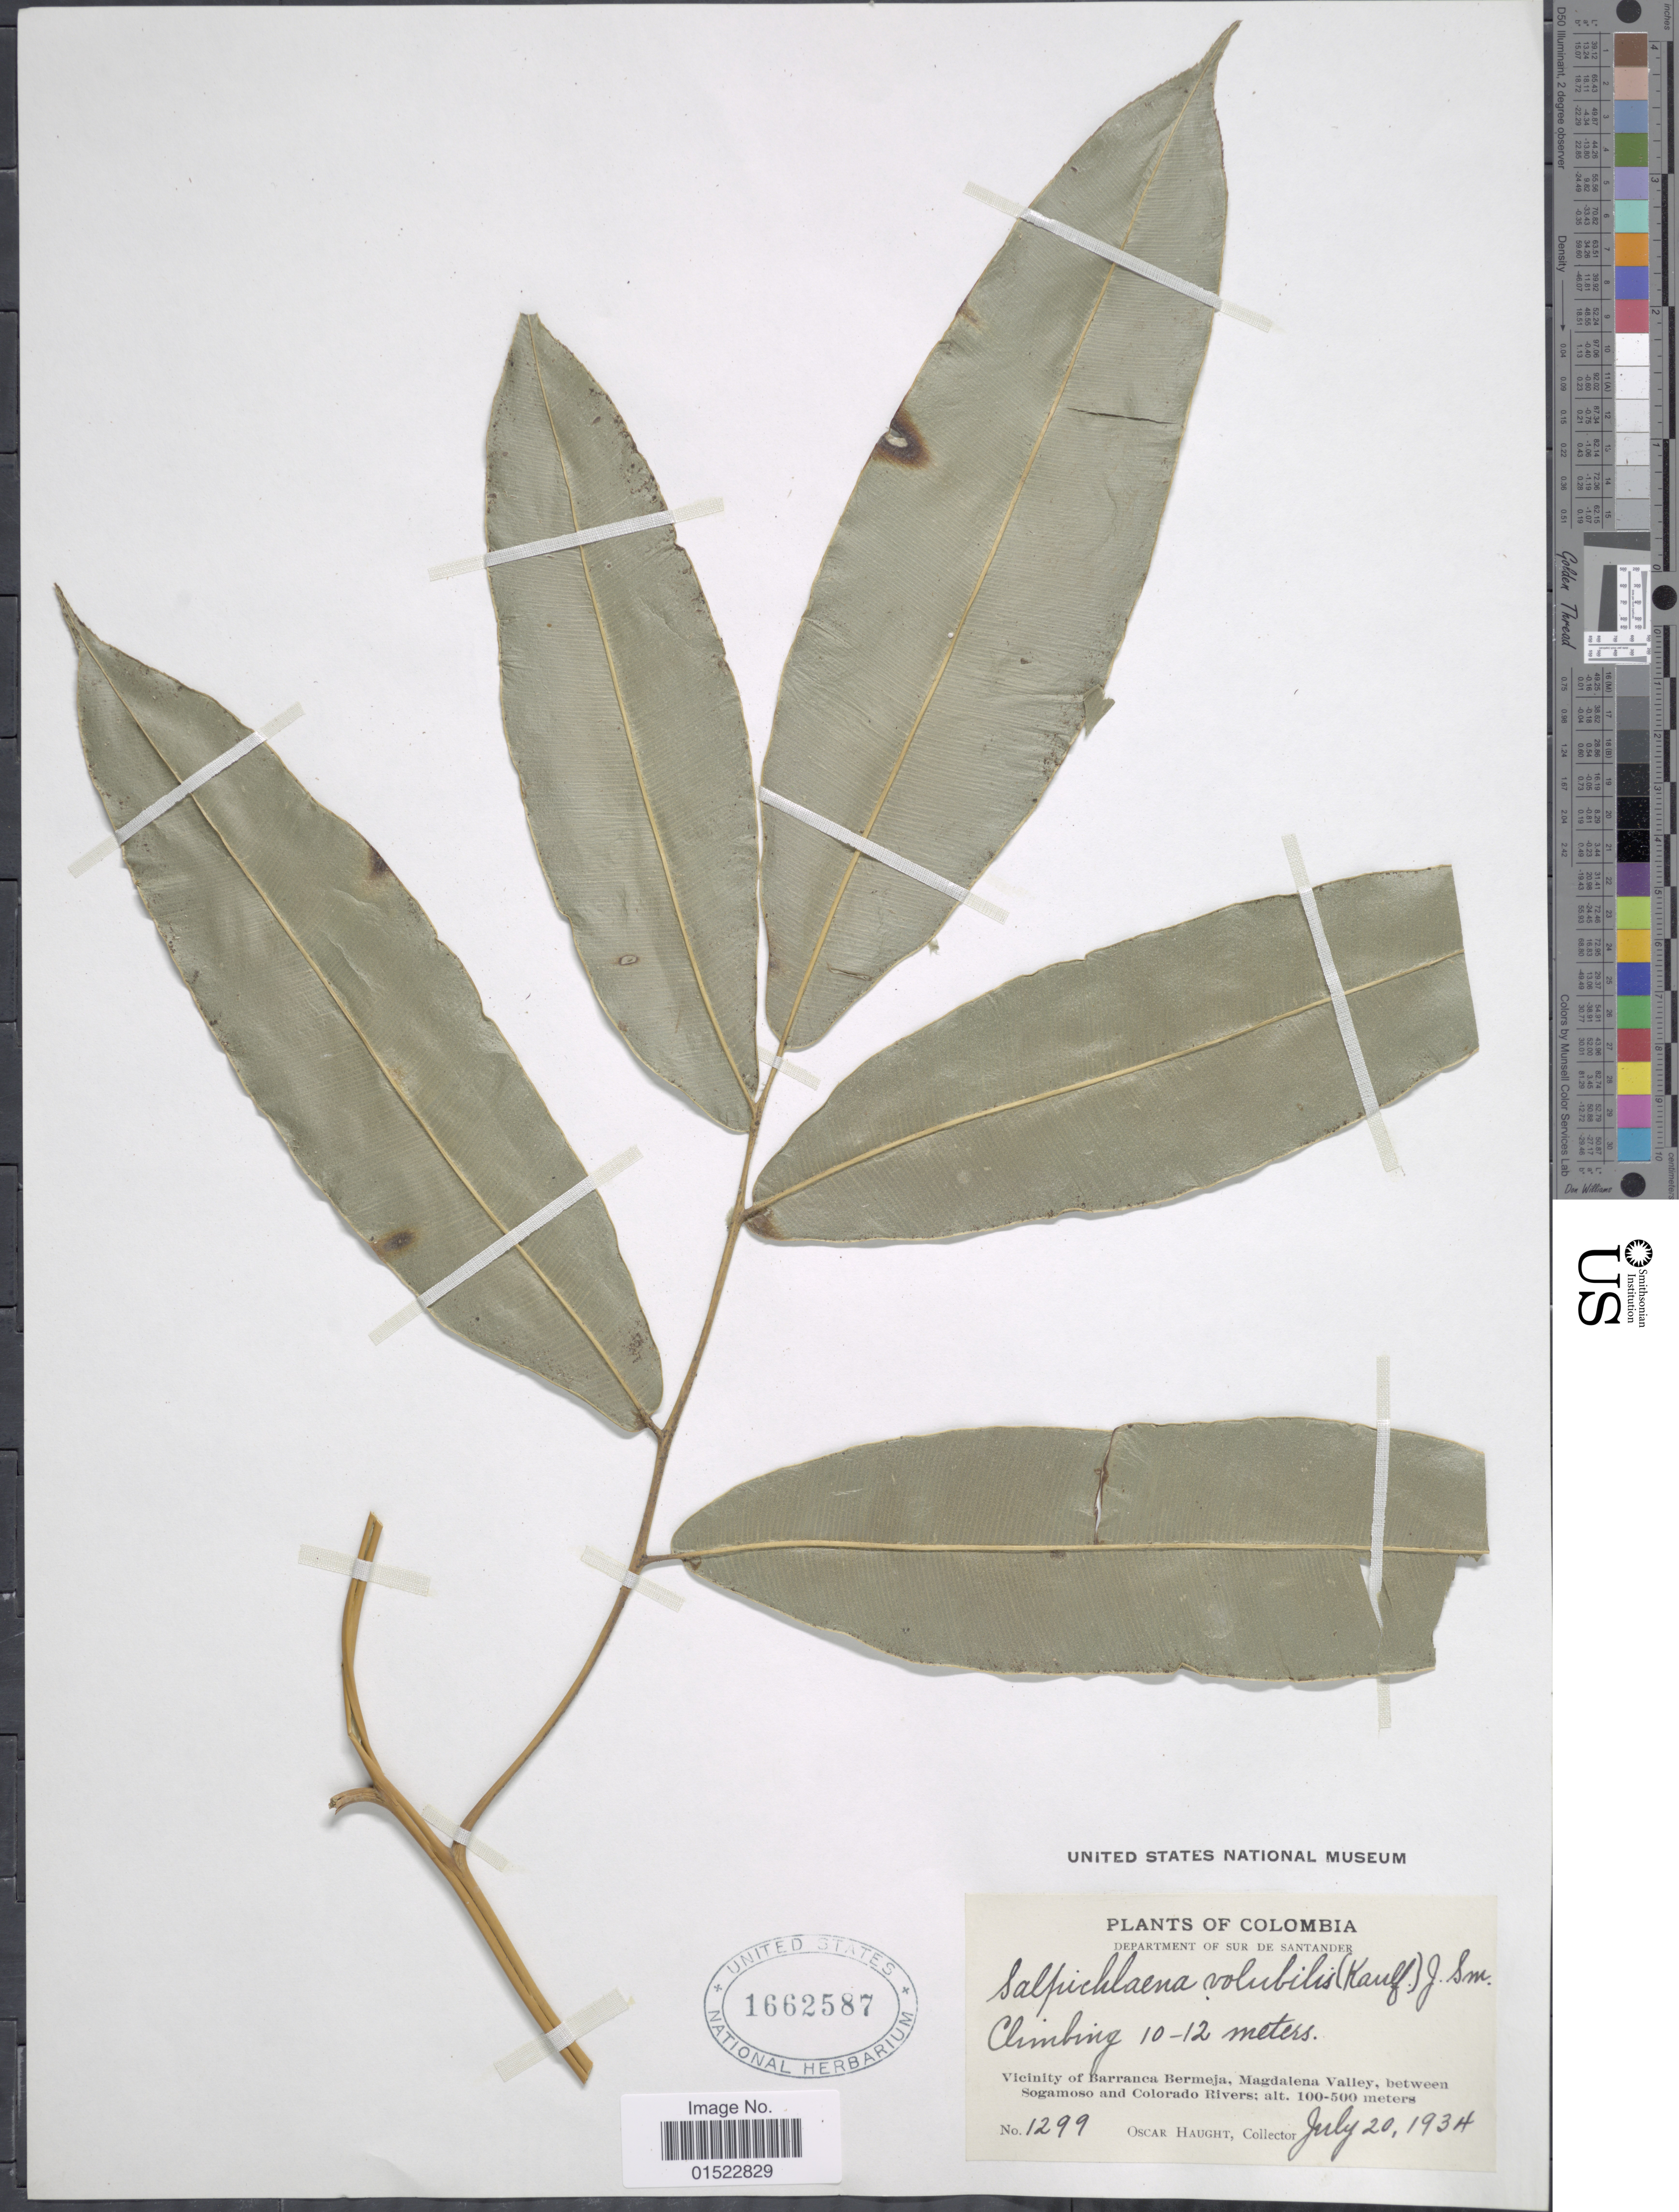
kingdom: Plantae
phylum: Tracheophyta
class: Polypodiopsida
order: Polypodiales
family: Blechnaceae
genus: Salpichlaena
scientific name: Salpichlaena volubilis subsp. volubilis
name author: (Kaulf.) J. Sm.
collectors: O. L. Haught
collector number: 1299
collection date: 1934-07-20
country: Colombia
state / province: Santander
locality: Department of Sur de Santader, Vicinity of Barranca Bermeja, Magdalena Valley, between Sogamoso and Colorado Rivers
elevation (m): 100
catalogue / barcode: US 1662587